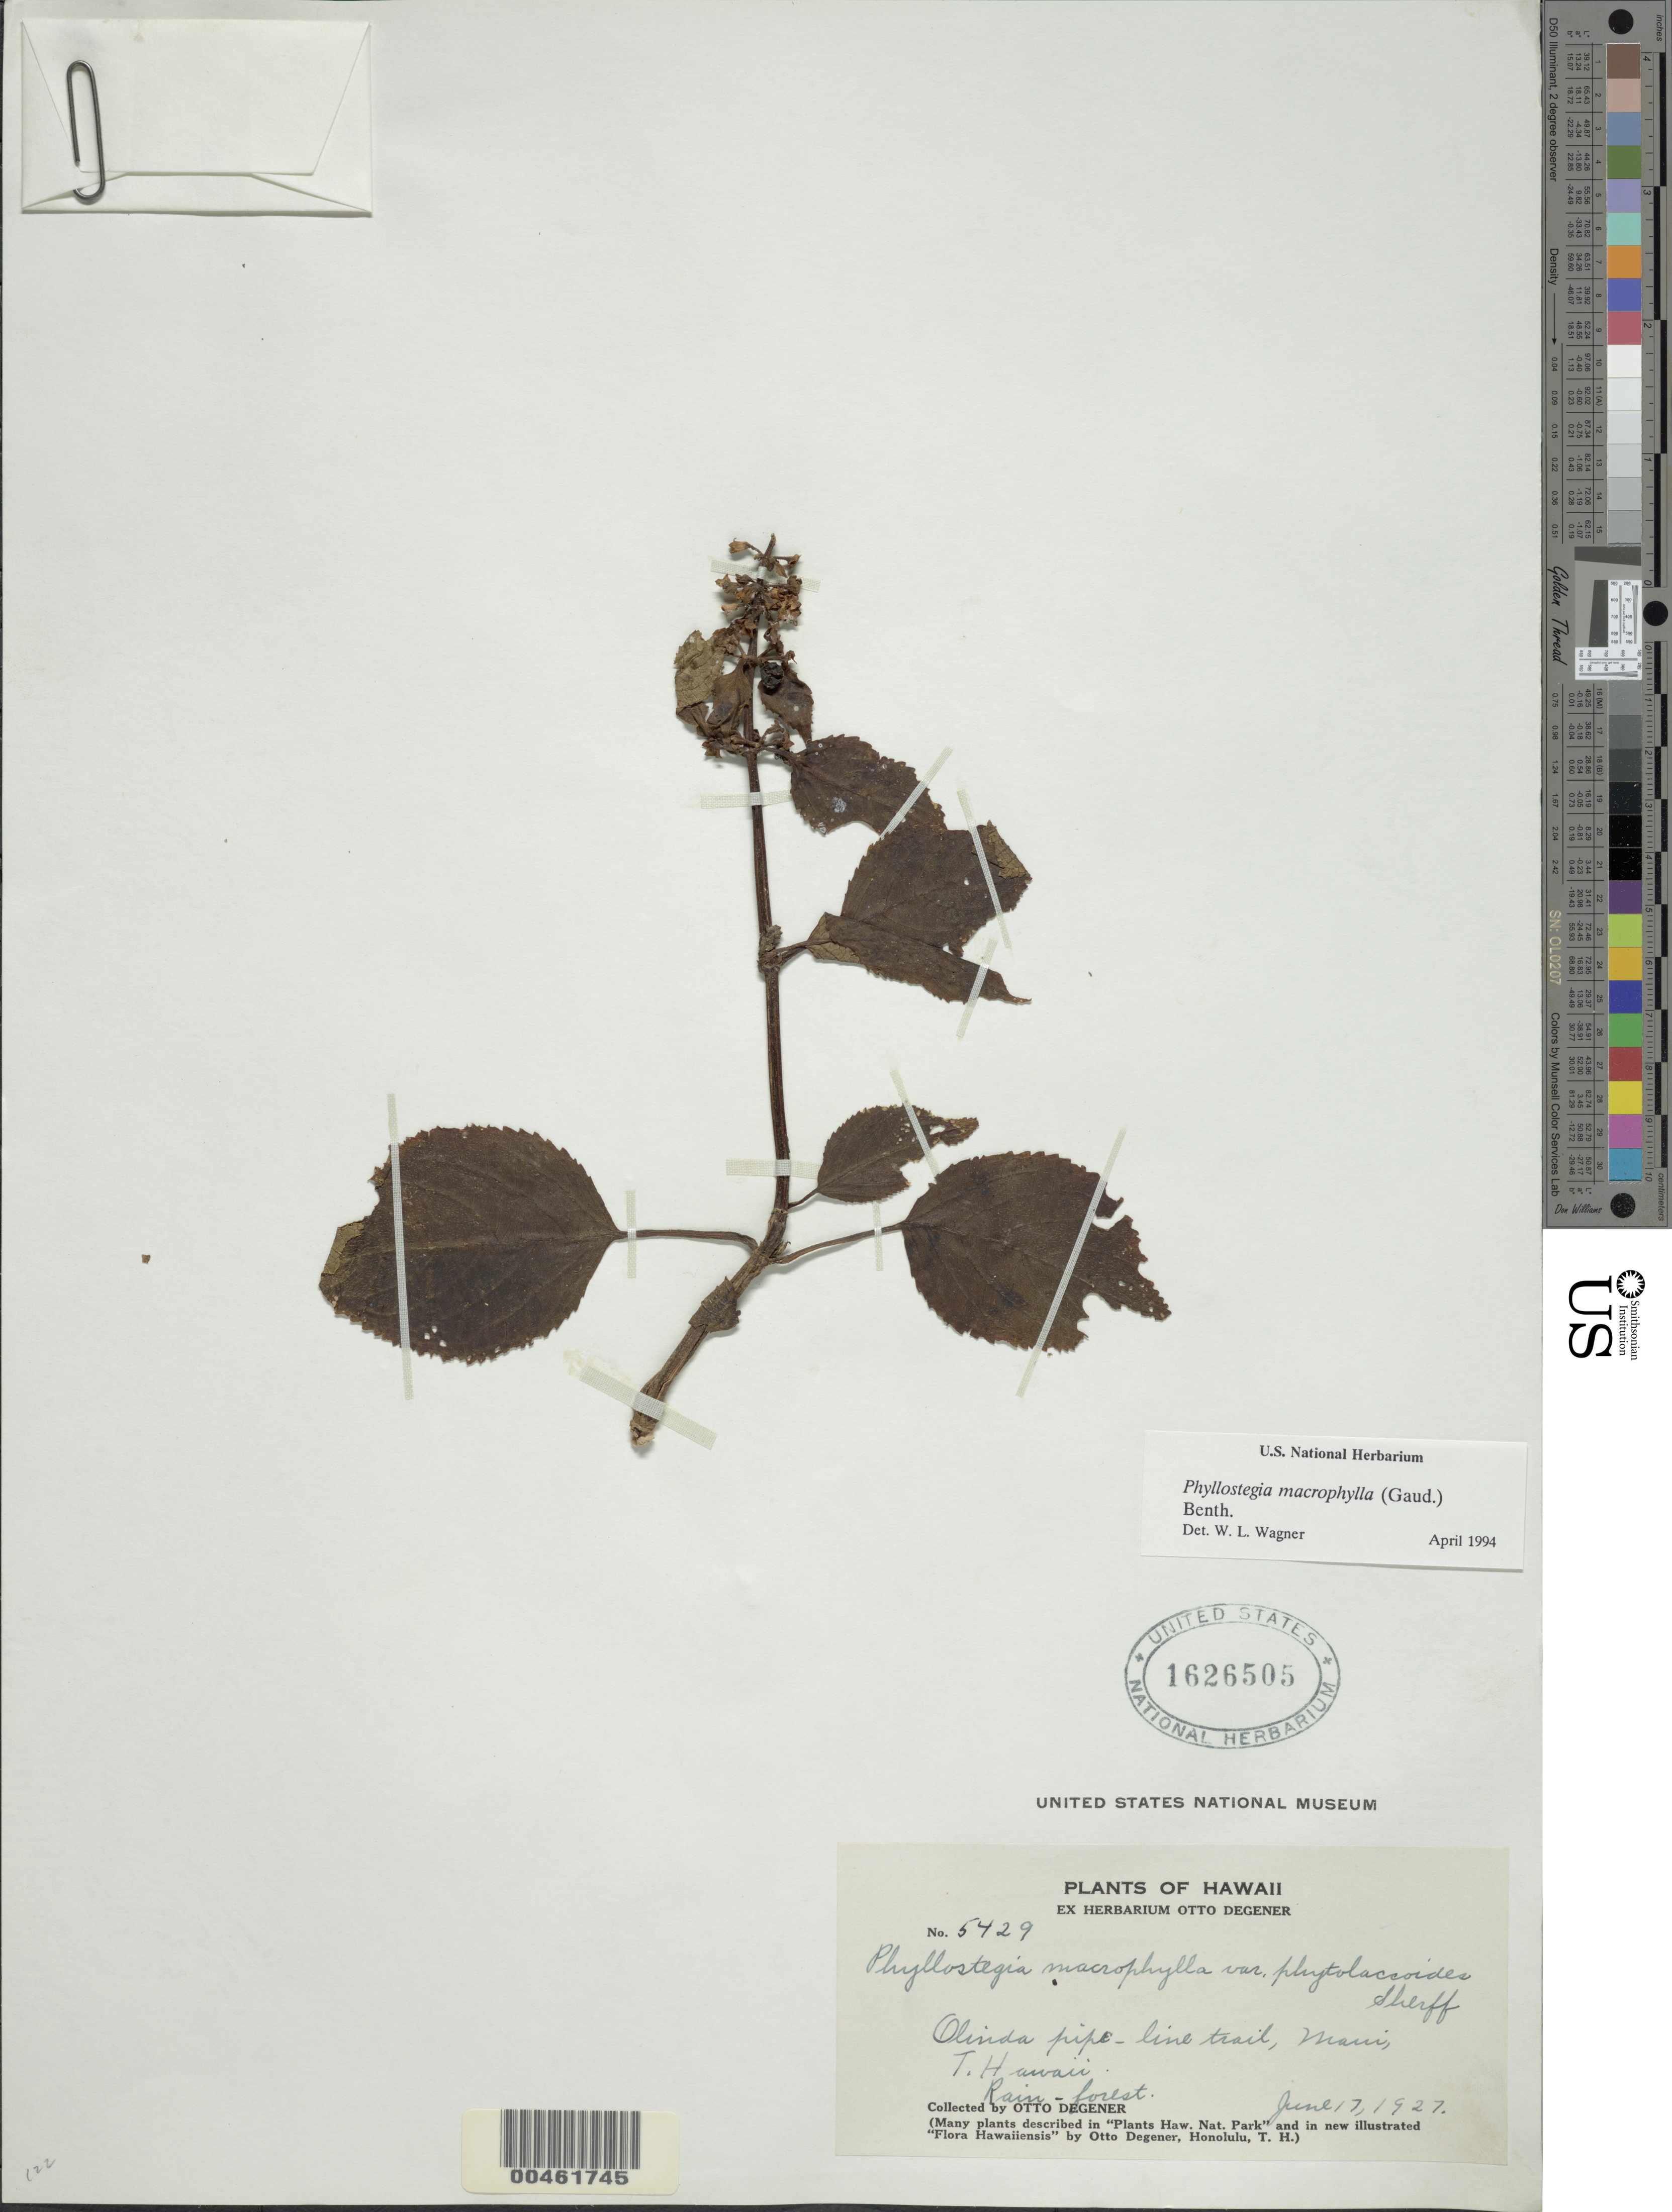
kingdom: Plantae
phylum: Tracheophyta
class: Magnoliopsida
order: Lamiales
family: Lamiaceae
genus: Phyllostegia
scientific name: Phyllostegia macrophylla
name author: (Gaudich.) Benth.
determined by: Wagner, W. L., (BOT), Smithsonian Institution - National Museum of Natural History (UNITED STATES)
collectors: O. Degener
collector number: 5429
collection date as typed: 7 Jun 1927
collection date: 1927-06-07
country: United States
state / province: Hawaii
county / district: Maui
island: Maui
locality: Olinda Pipe-Line Trail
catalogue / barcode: US 1626505